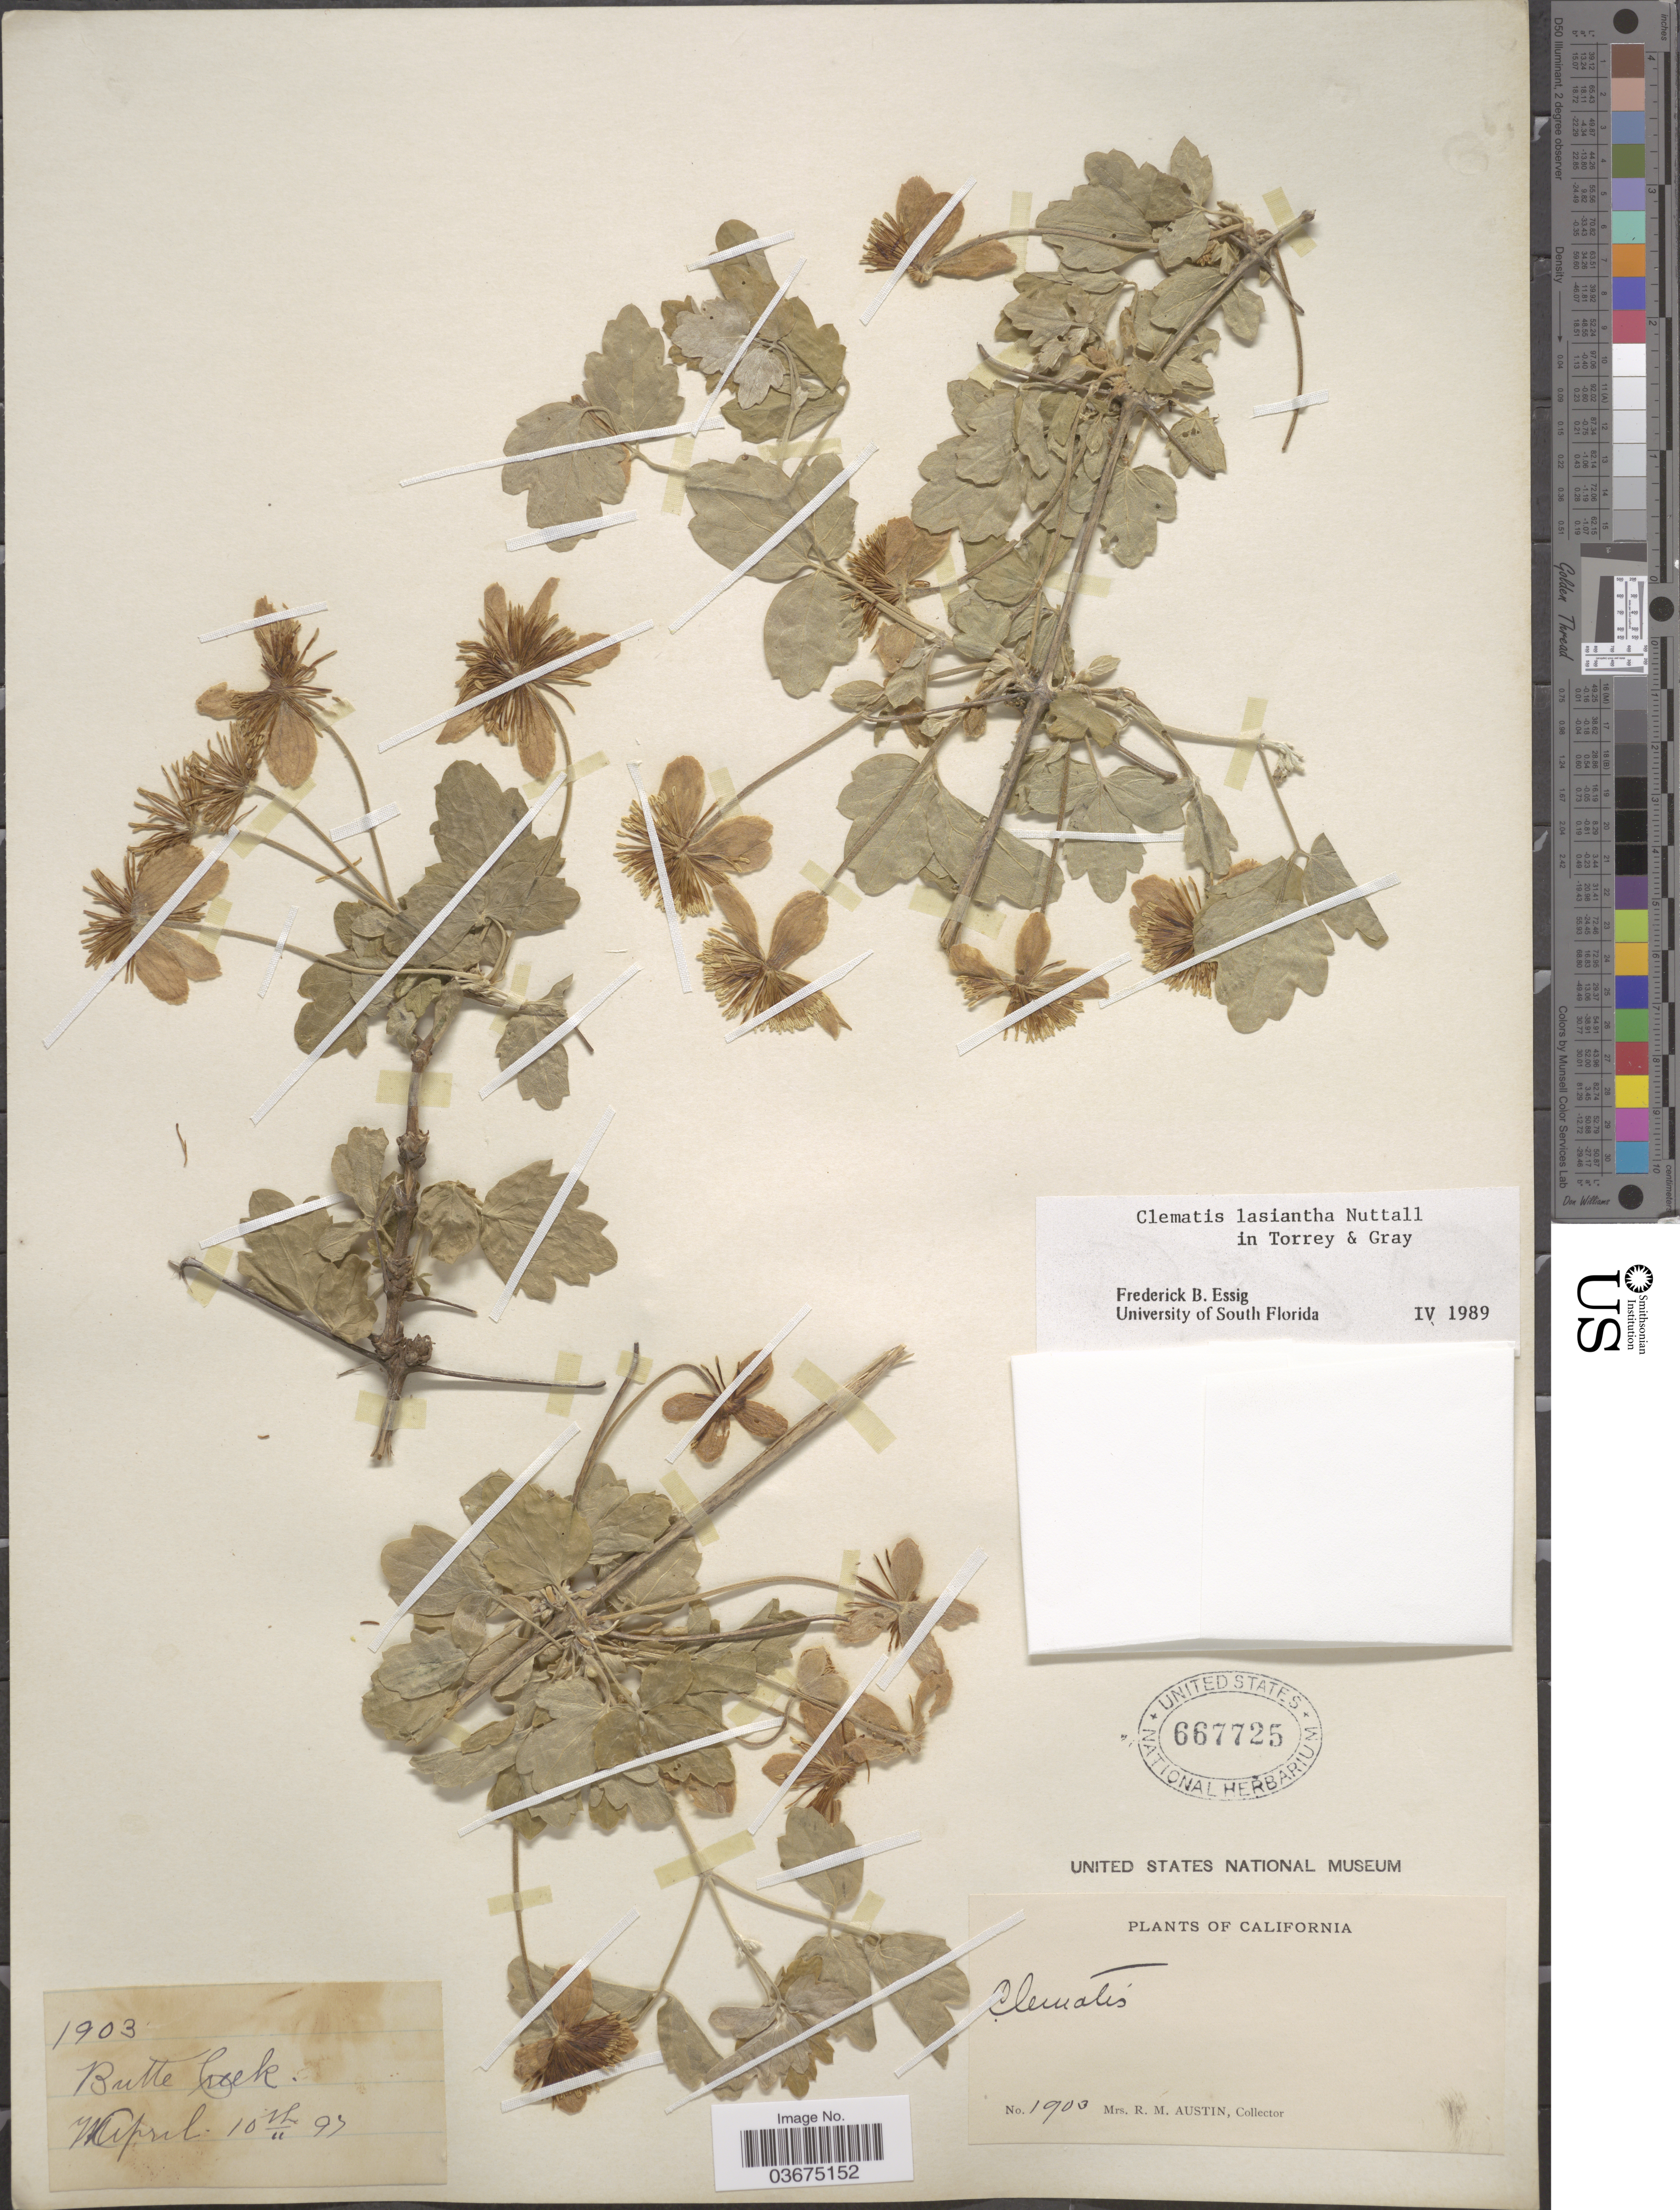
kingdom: Plantae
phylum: Tracheophyta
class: Magnoliopsida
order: Ranunculales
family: Ranunculaceae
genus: Clematis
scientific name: Clematis lasiantha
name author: Nutt.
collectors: R. Austin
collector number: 1903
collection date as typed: Transcribed d/m/y: 10/4/97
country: United States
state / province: California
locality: Butte Creek.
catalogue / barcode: US 667725